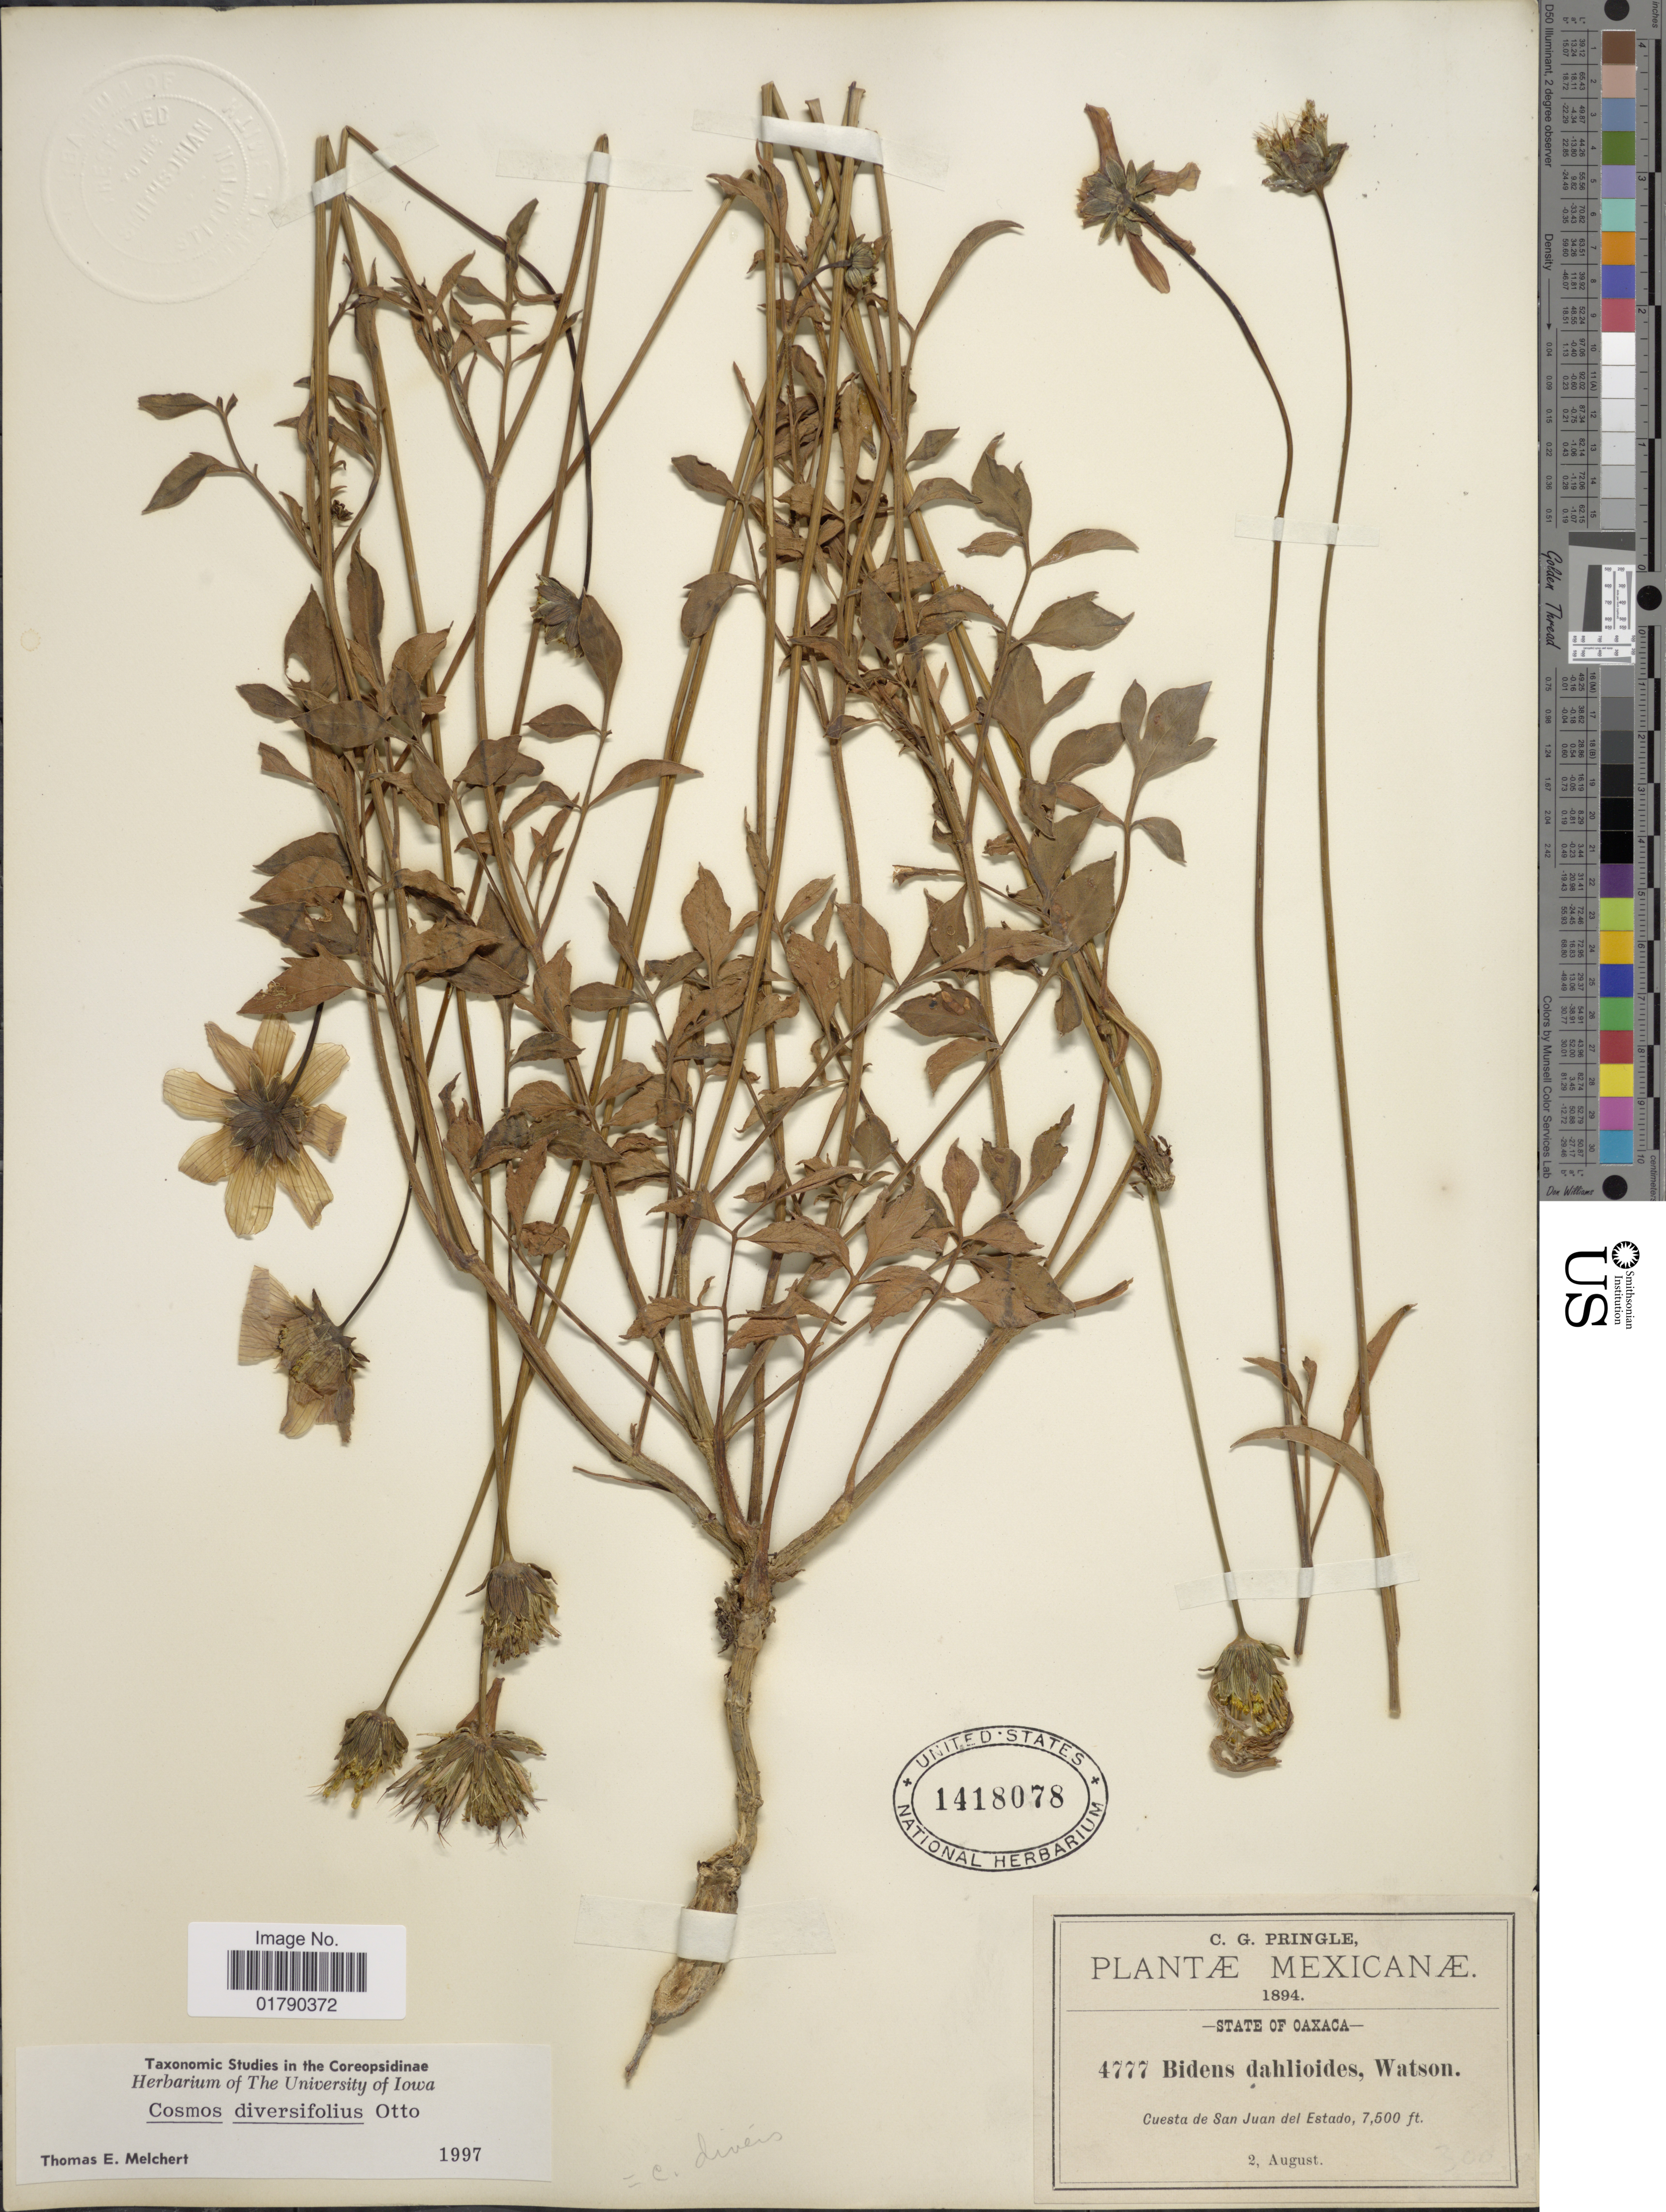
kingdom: Plantae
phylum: Tracheophyta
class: Magnoliopsida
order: Asterales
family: Asteraceae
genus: Cosmos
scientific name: Cosmos diversifolius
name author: Otto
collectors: C. G. Pringle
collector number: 4777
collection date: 1894-08-02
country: Mexico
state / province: Oaxaca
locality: Cuesta de San Juan del Estado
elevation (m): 2286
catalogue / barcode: US 1418078